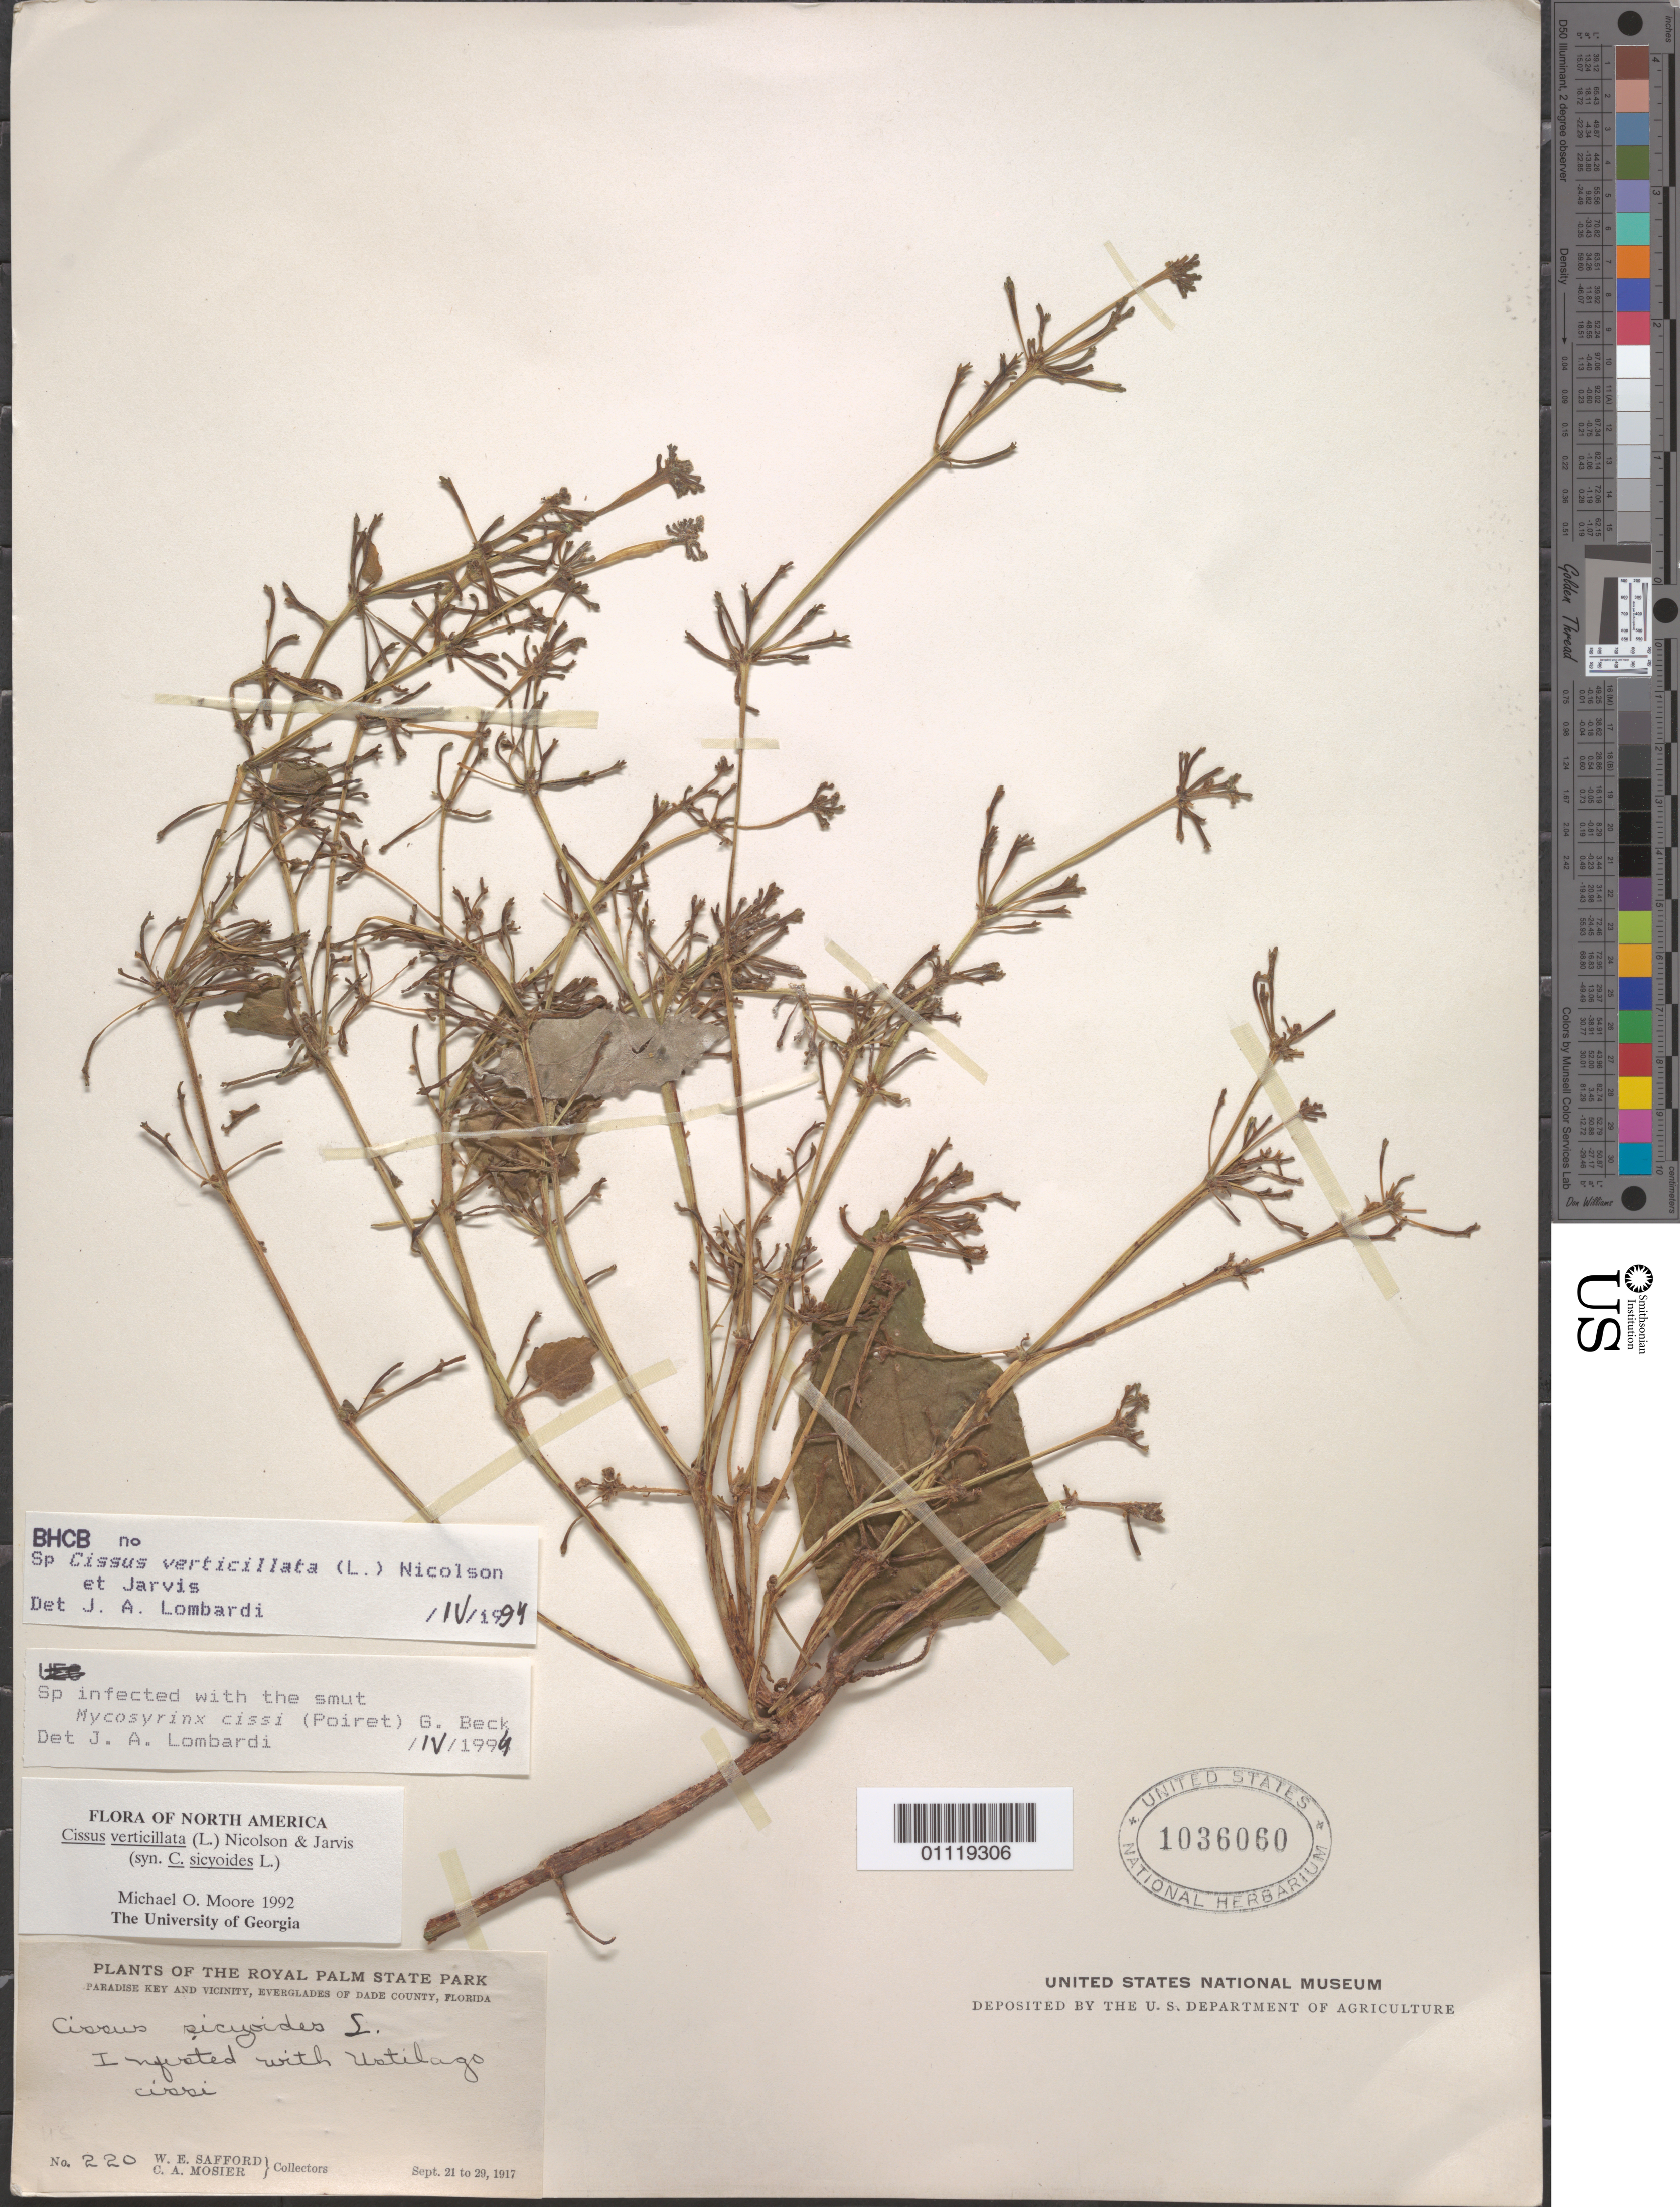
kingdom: Plantae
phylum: Tracheophyta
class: Magnoliopsida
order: Vitales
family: Vitaceae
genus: Cissus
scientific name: Cissus verticillata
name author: (L.) Nicolson & C.E. Jarvis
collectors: W. E. Safford & C. A. Mosier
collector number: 220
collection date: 1917-09-21/1919-09-29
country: United States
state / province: Florida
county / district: Dade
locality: Paradise Key and vicinity, Everglades of Dade Co.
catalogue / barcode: US 1036060